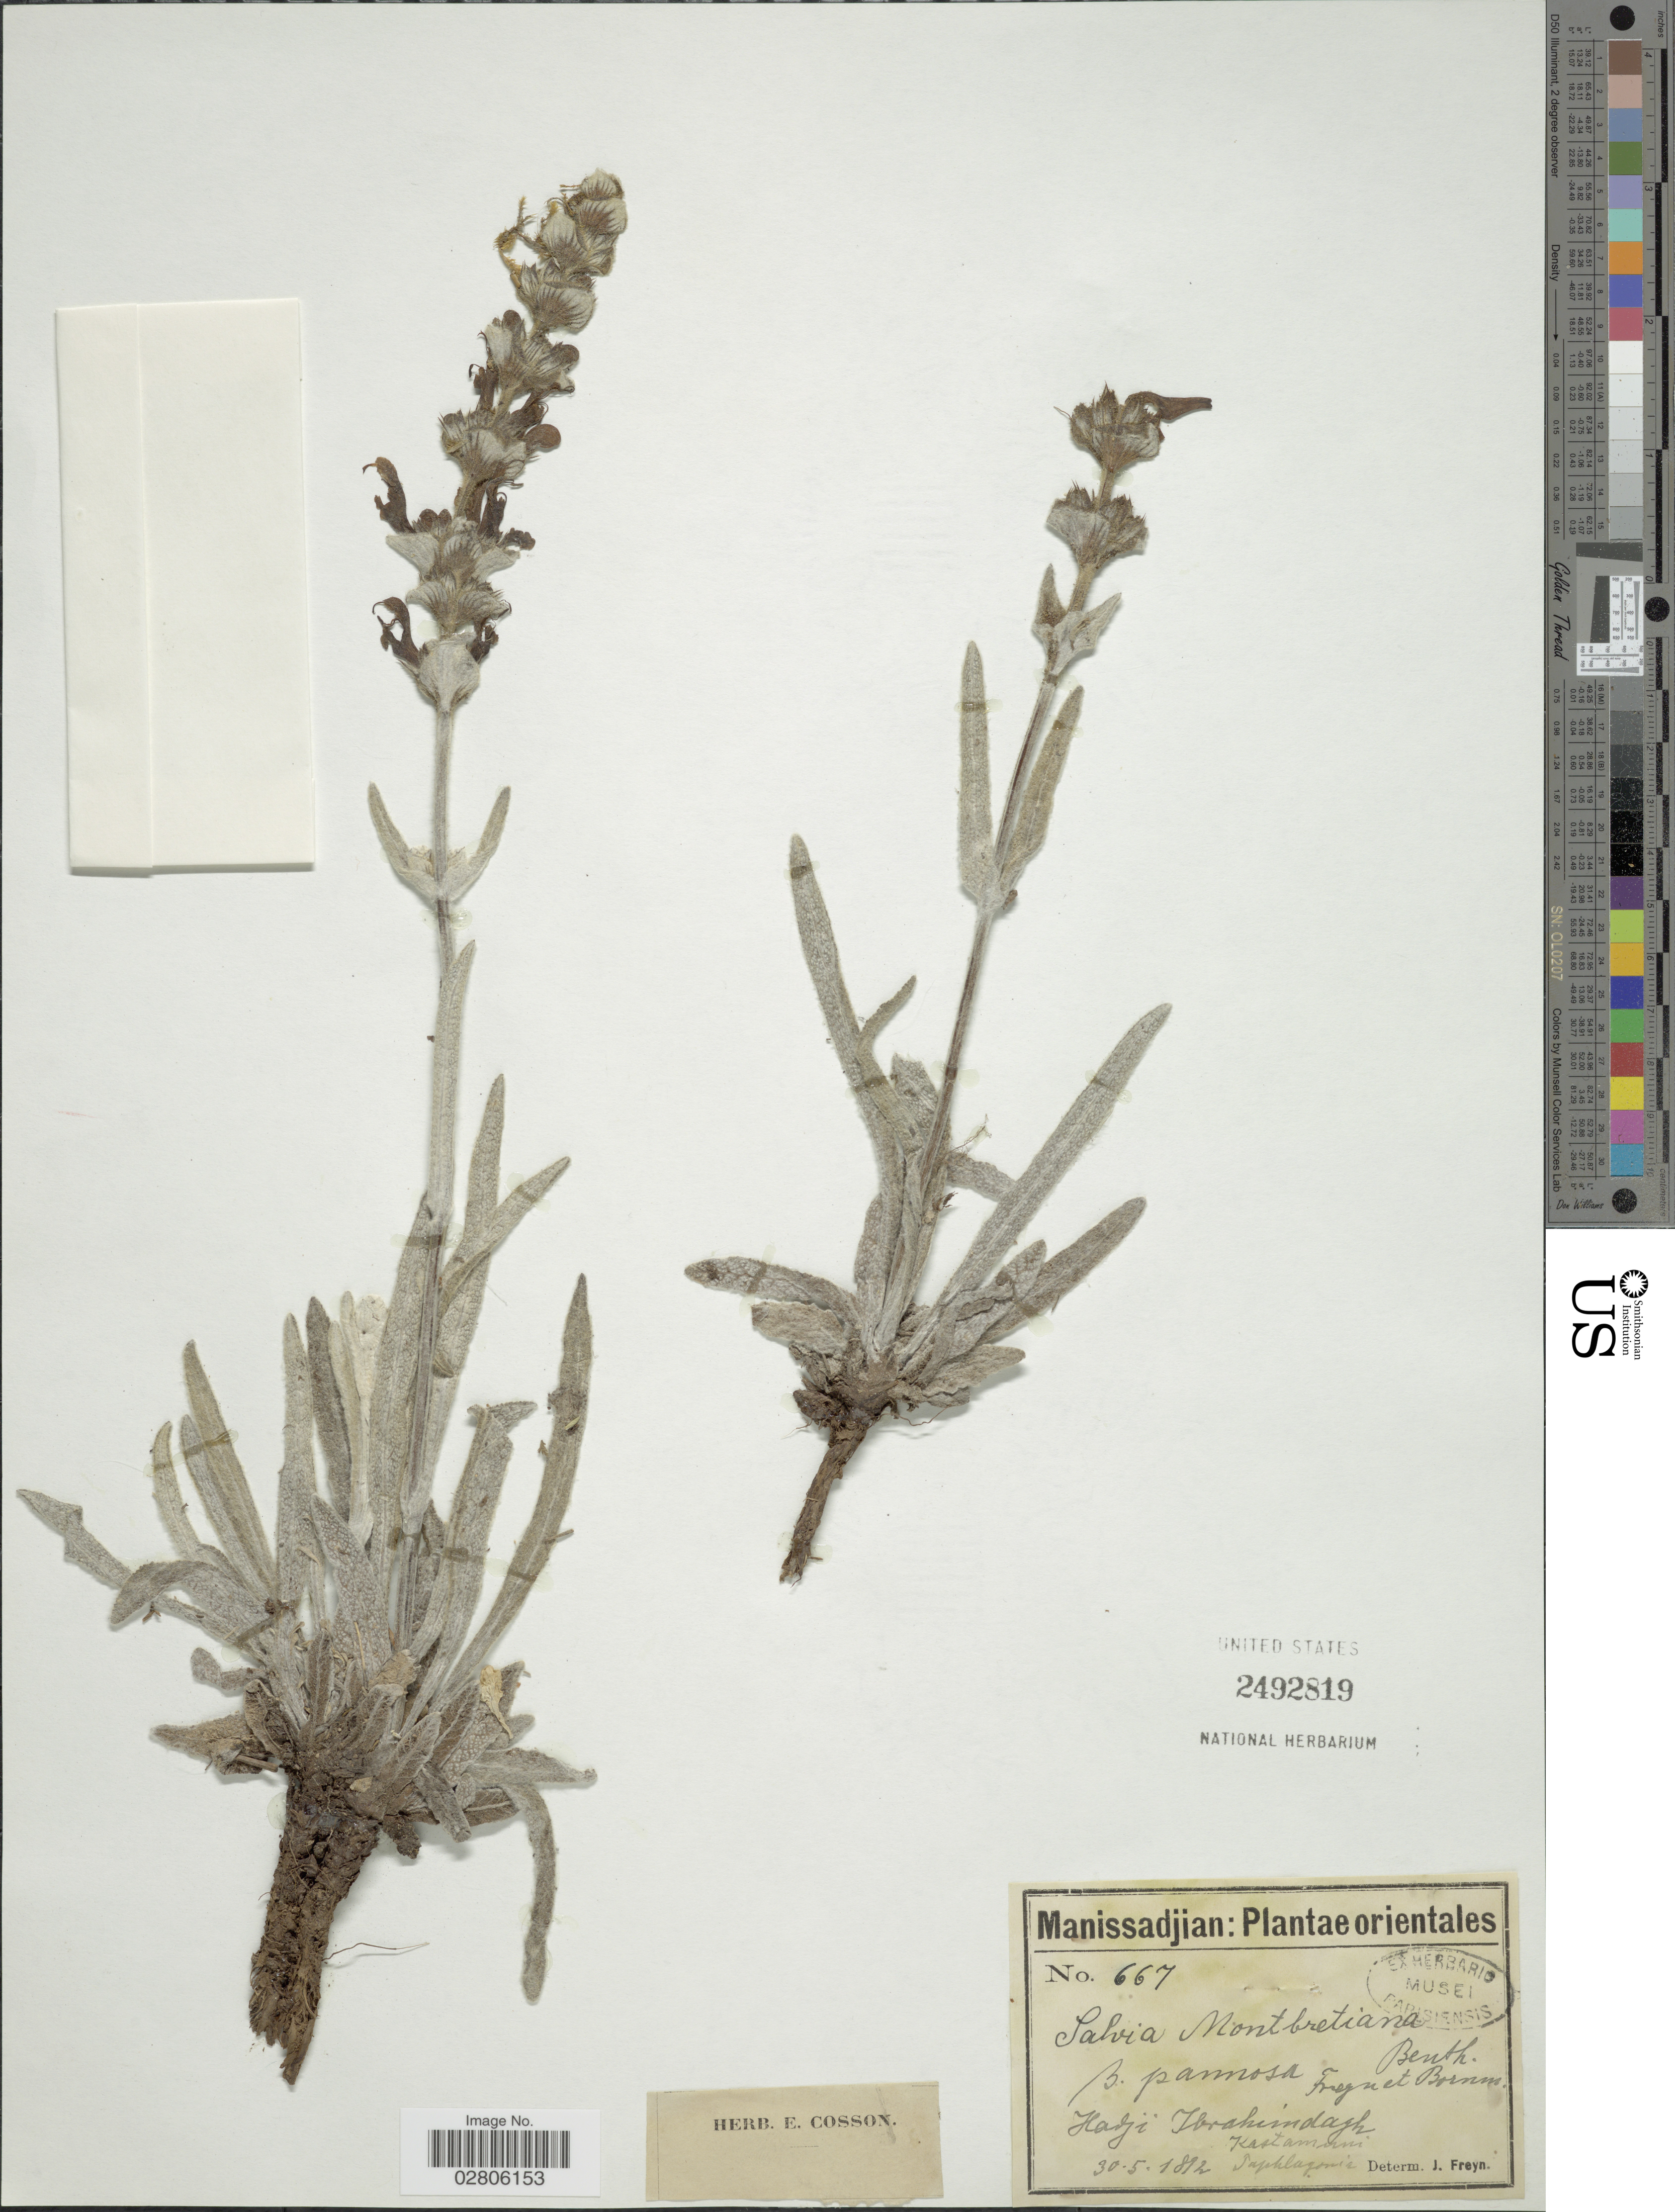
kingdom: Plantae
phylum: Tracheophyta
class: Magnoliopsida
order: Lamiales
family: Lamiaceae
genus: Salvia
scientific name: Salvia montbretii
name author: Benth.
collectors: -. Manissadjian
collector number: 667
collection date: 1892-05-30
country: Turkey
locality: Orientales, Hadji Ibrahimdagh, Kastamani [interpreted], Taphlagonia [interpreted].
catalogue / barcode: US 2492819